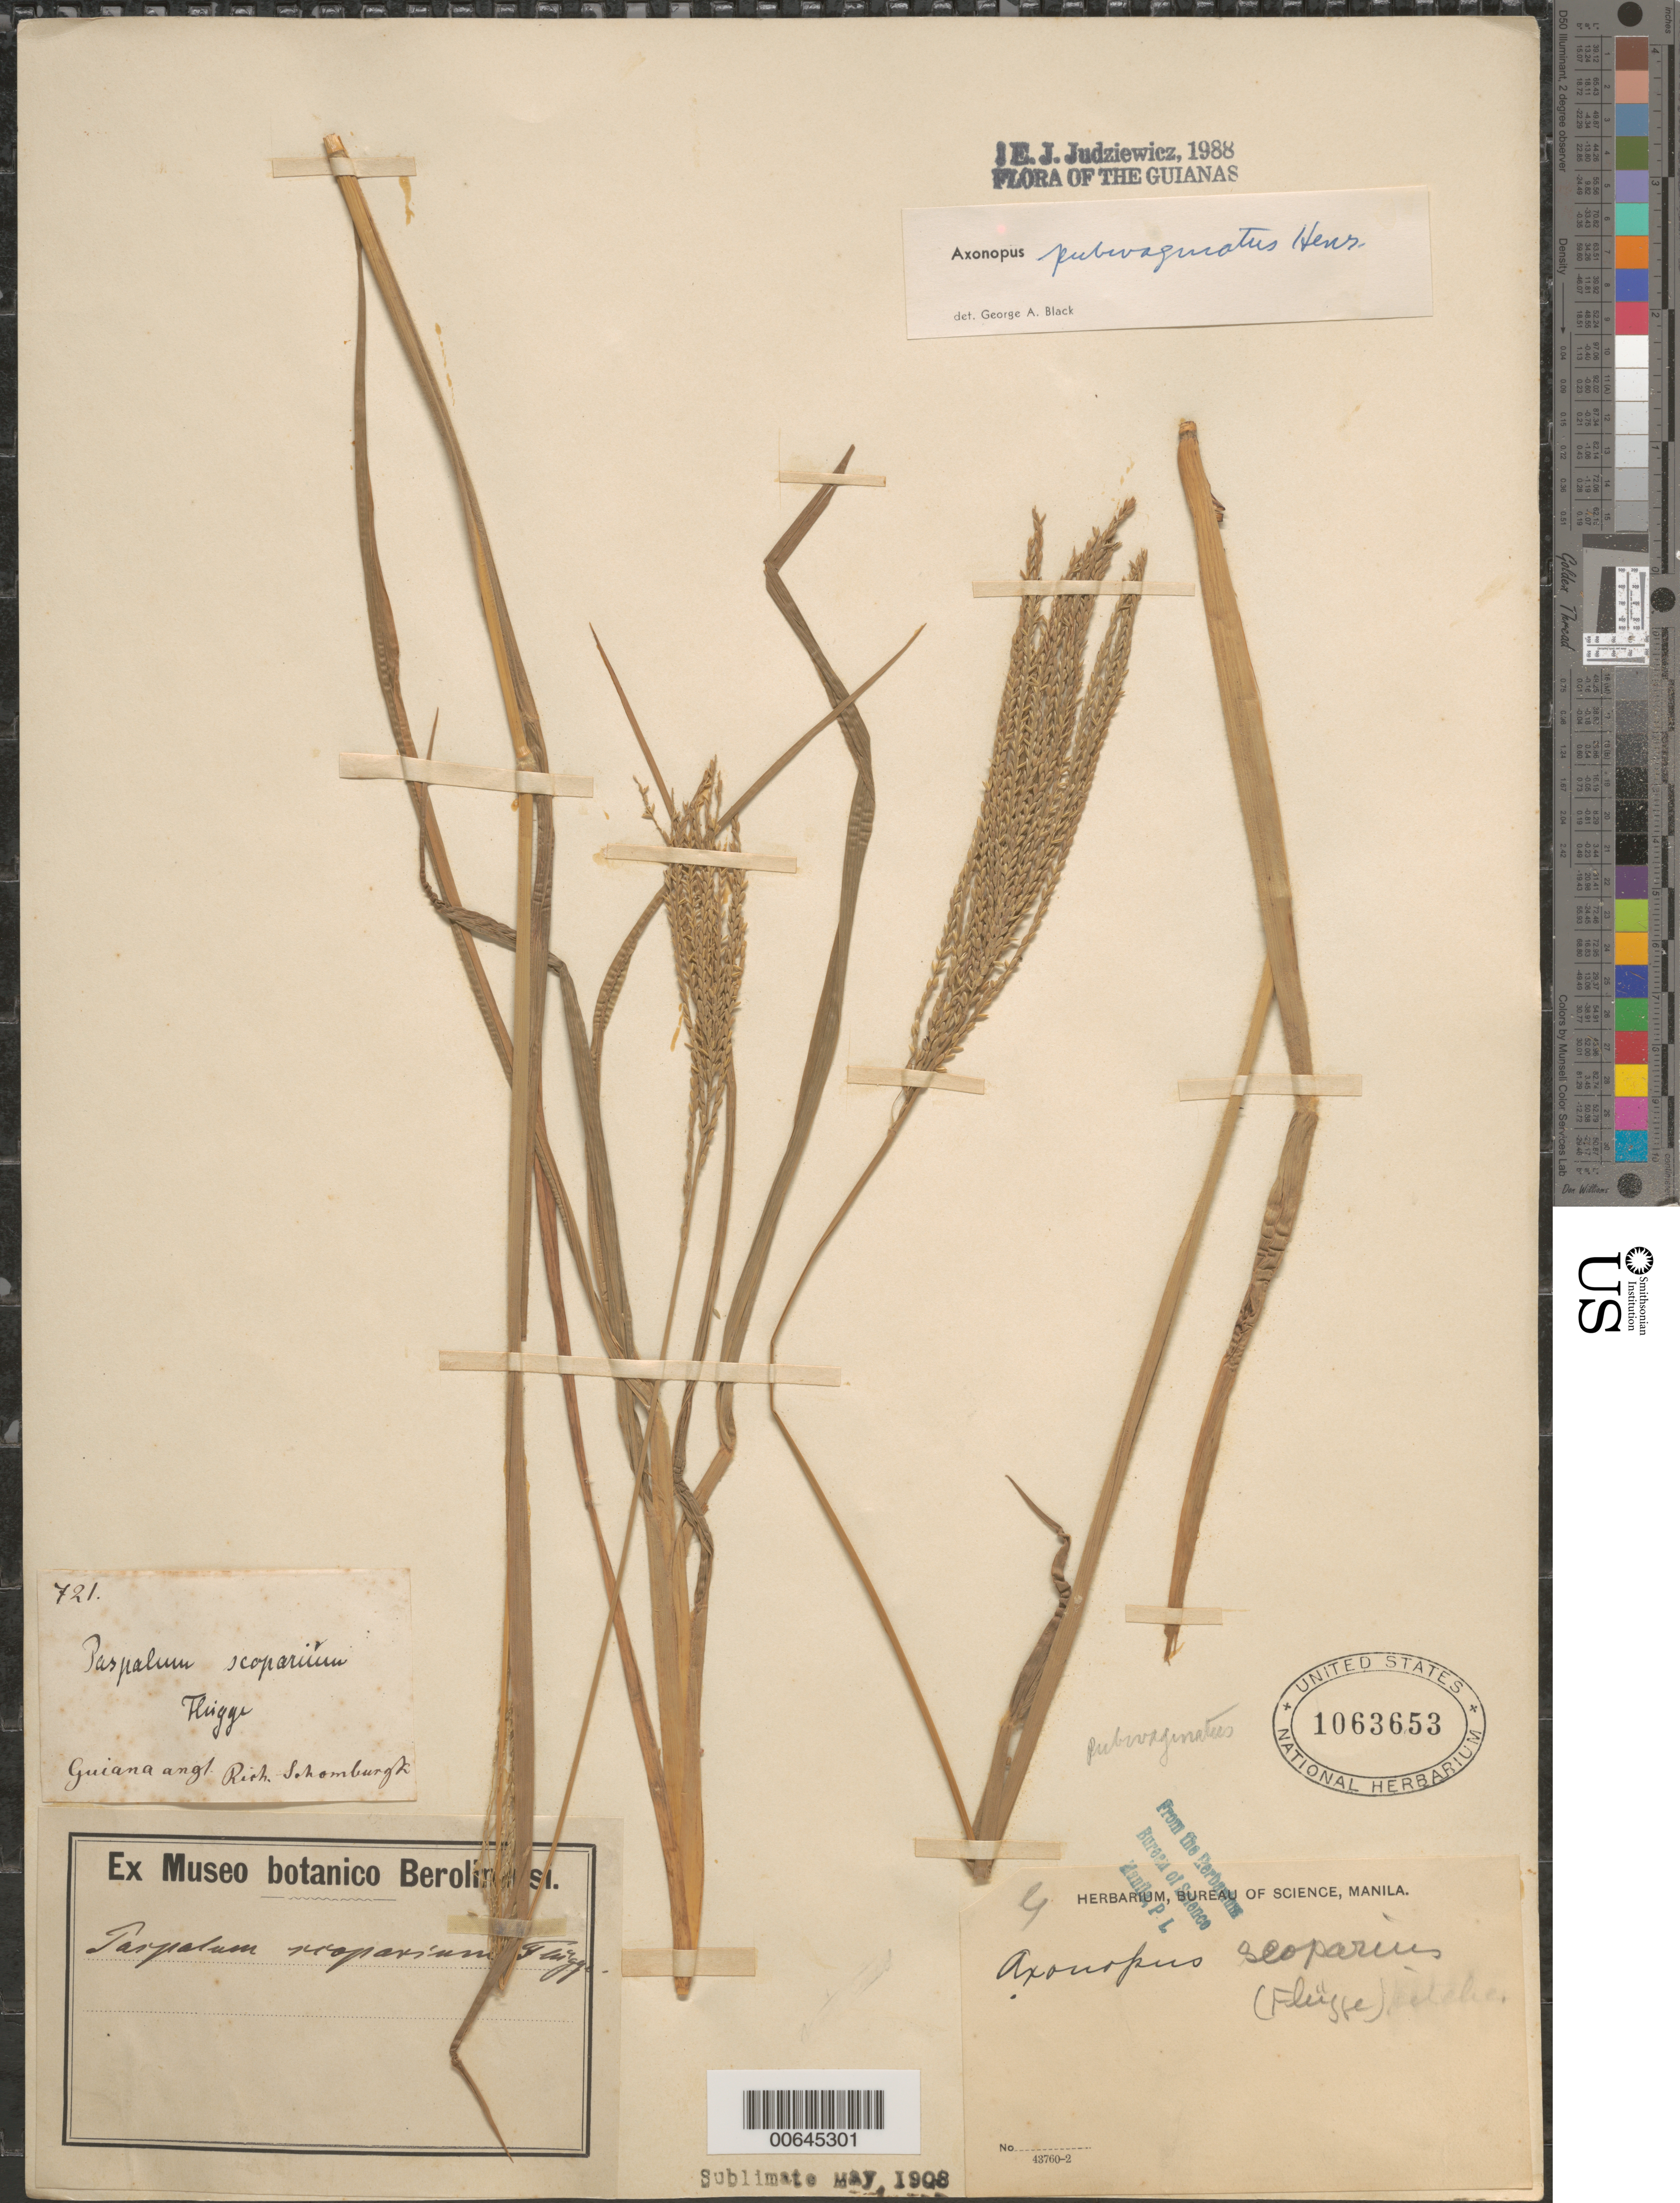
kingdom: Plantae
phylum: Tracheophyta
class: Liliopsida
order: Poales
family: Poaceae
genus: Axonopus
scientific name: Axonopus pubivaginatus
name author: Henr.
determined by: Judziewicz, E. J.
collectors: R. H. Schomburgk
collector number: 721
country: Guyana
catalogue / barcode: US 1063653